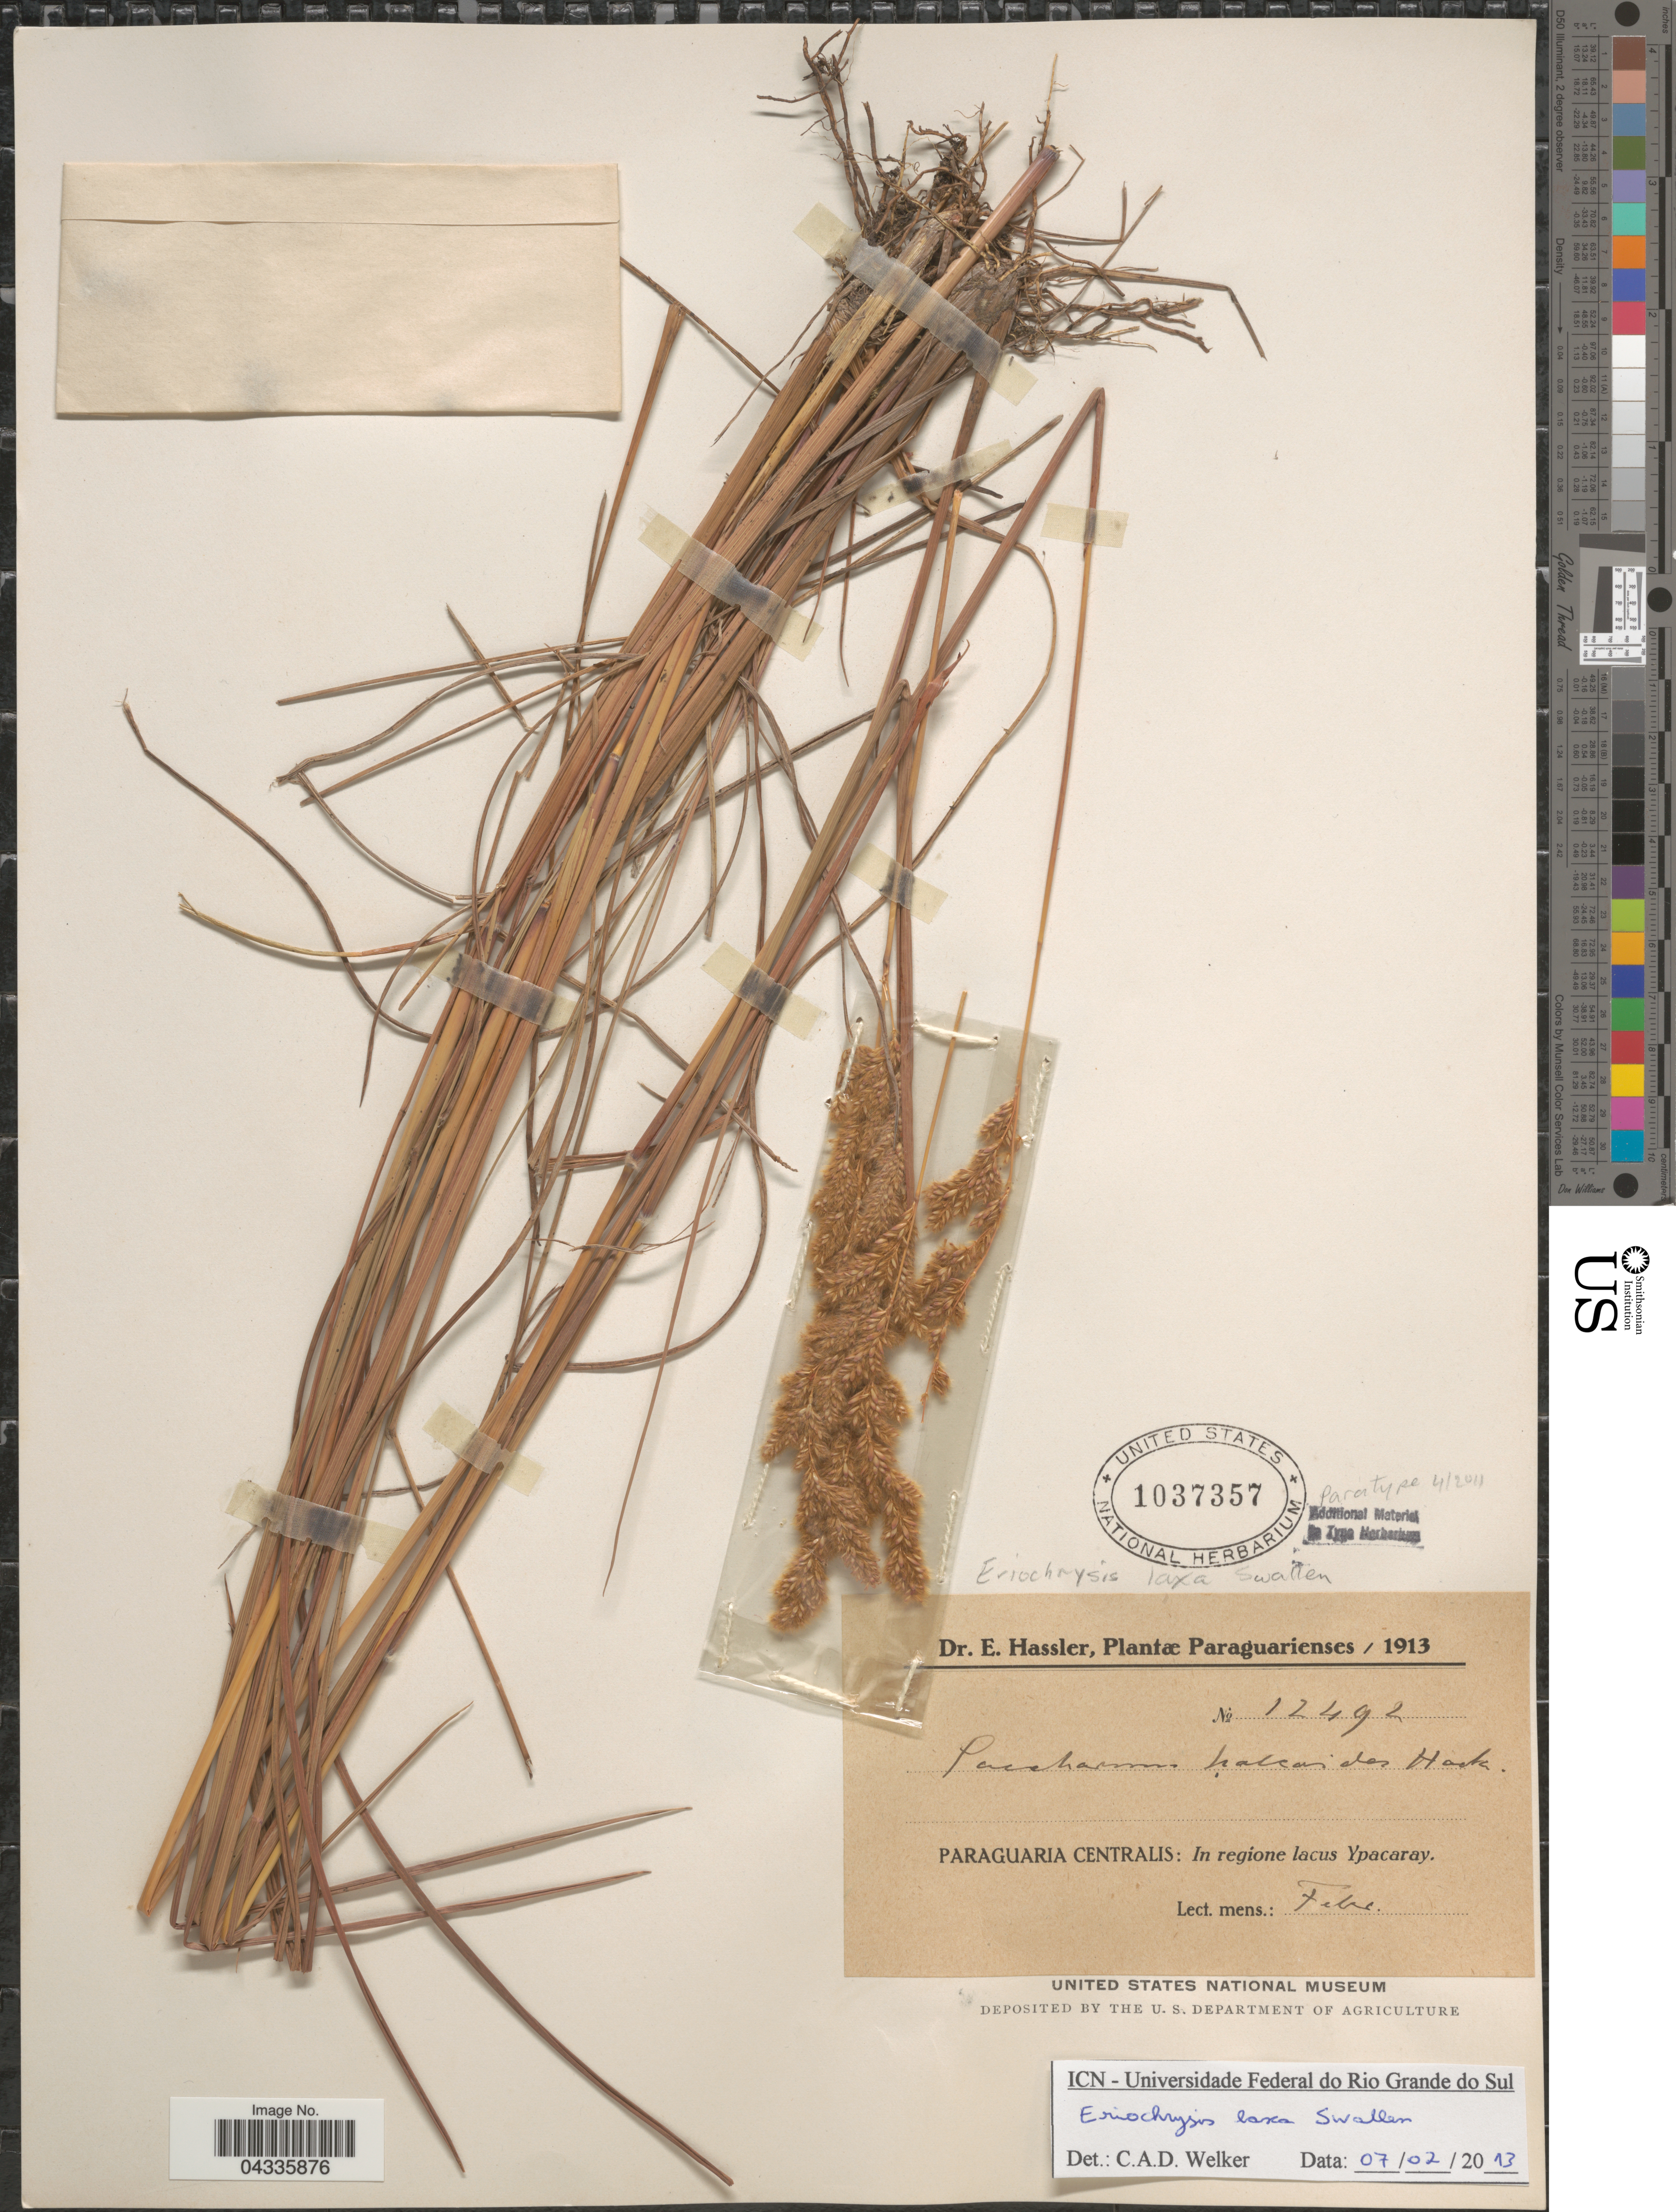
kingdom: Plantae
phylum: Tracheophyta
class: Liliopsida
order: Poales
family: Poaceae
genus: Eriochrysis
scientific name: Eriochrysis laxa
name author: Swallen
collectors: E. Hassler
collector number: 12492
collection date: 1913-02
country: Paraguay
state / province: Paraguari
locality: Paraguaria Centralis: In regione lacus Ypacaray.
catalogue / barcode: US 1037357